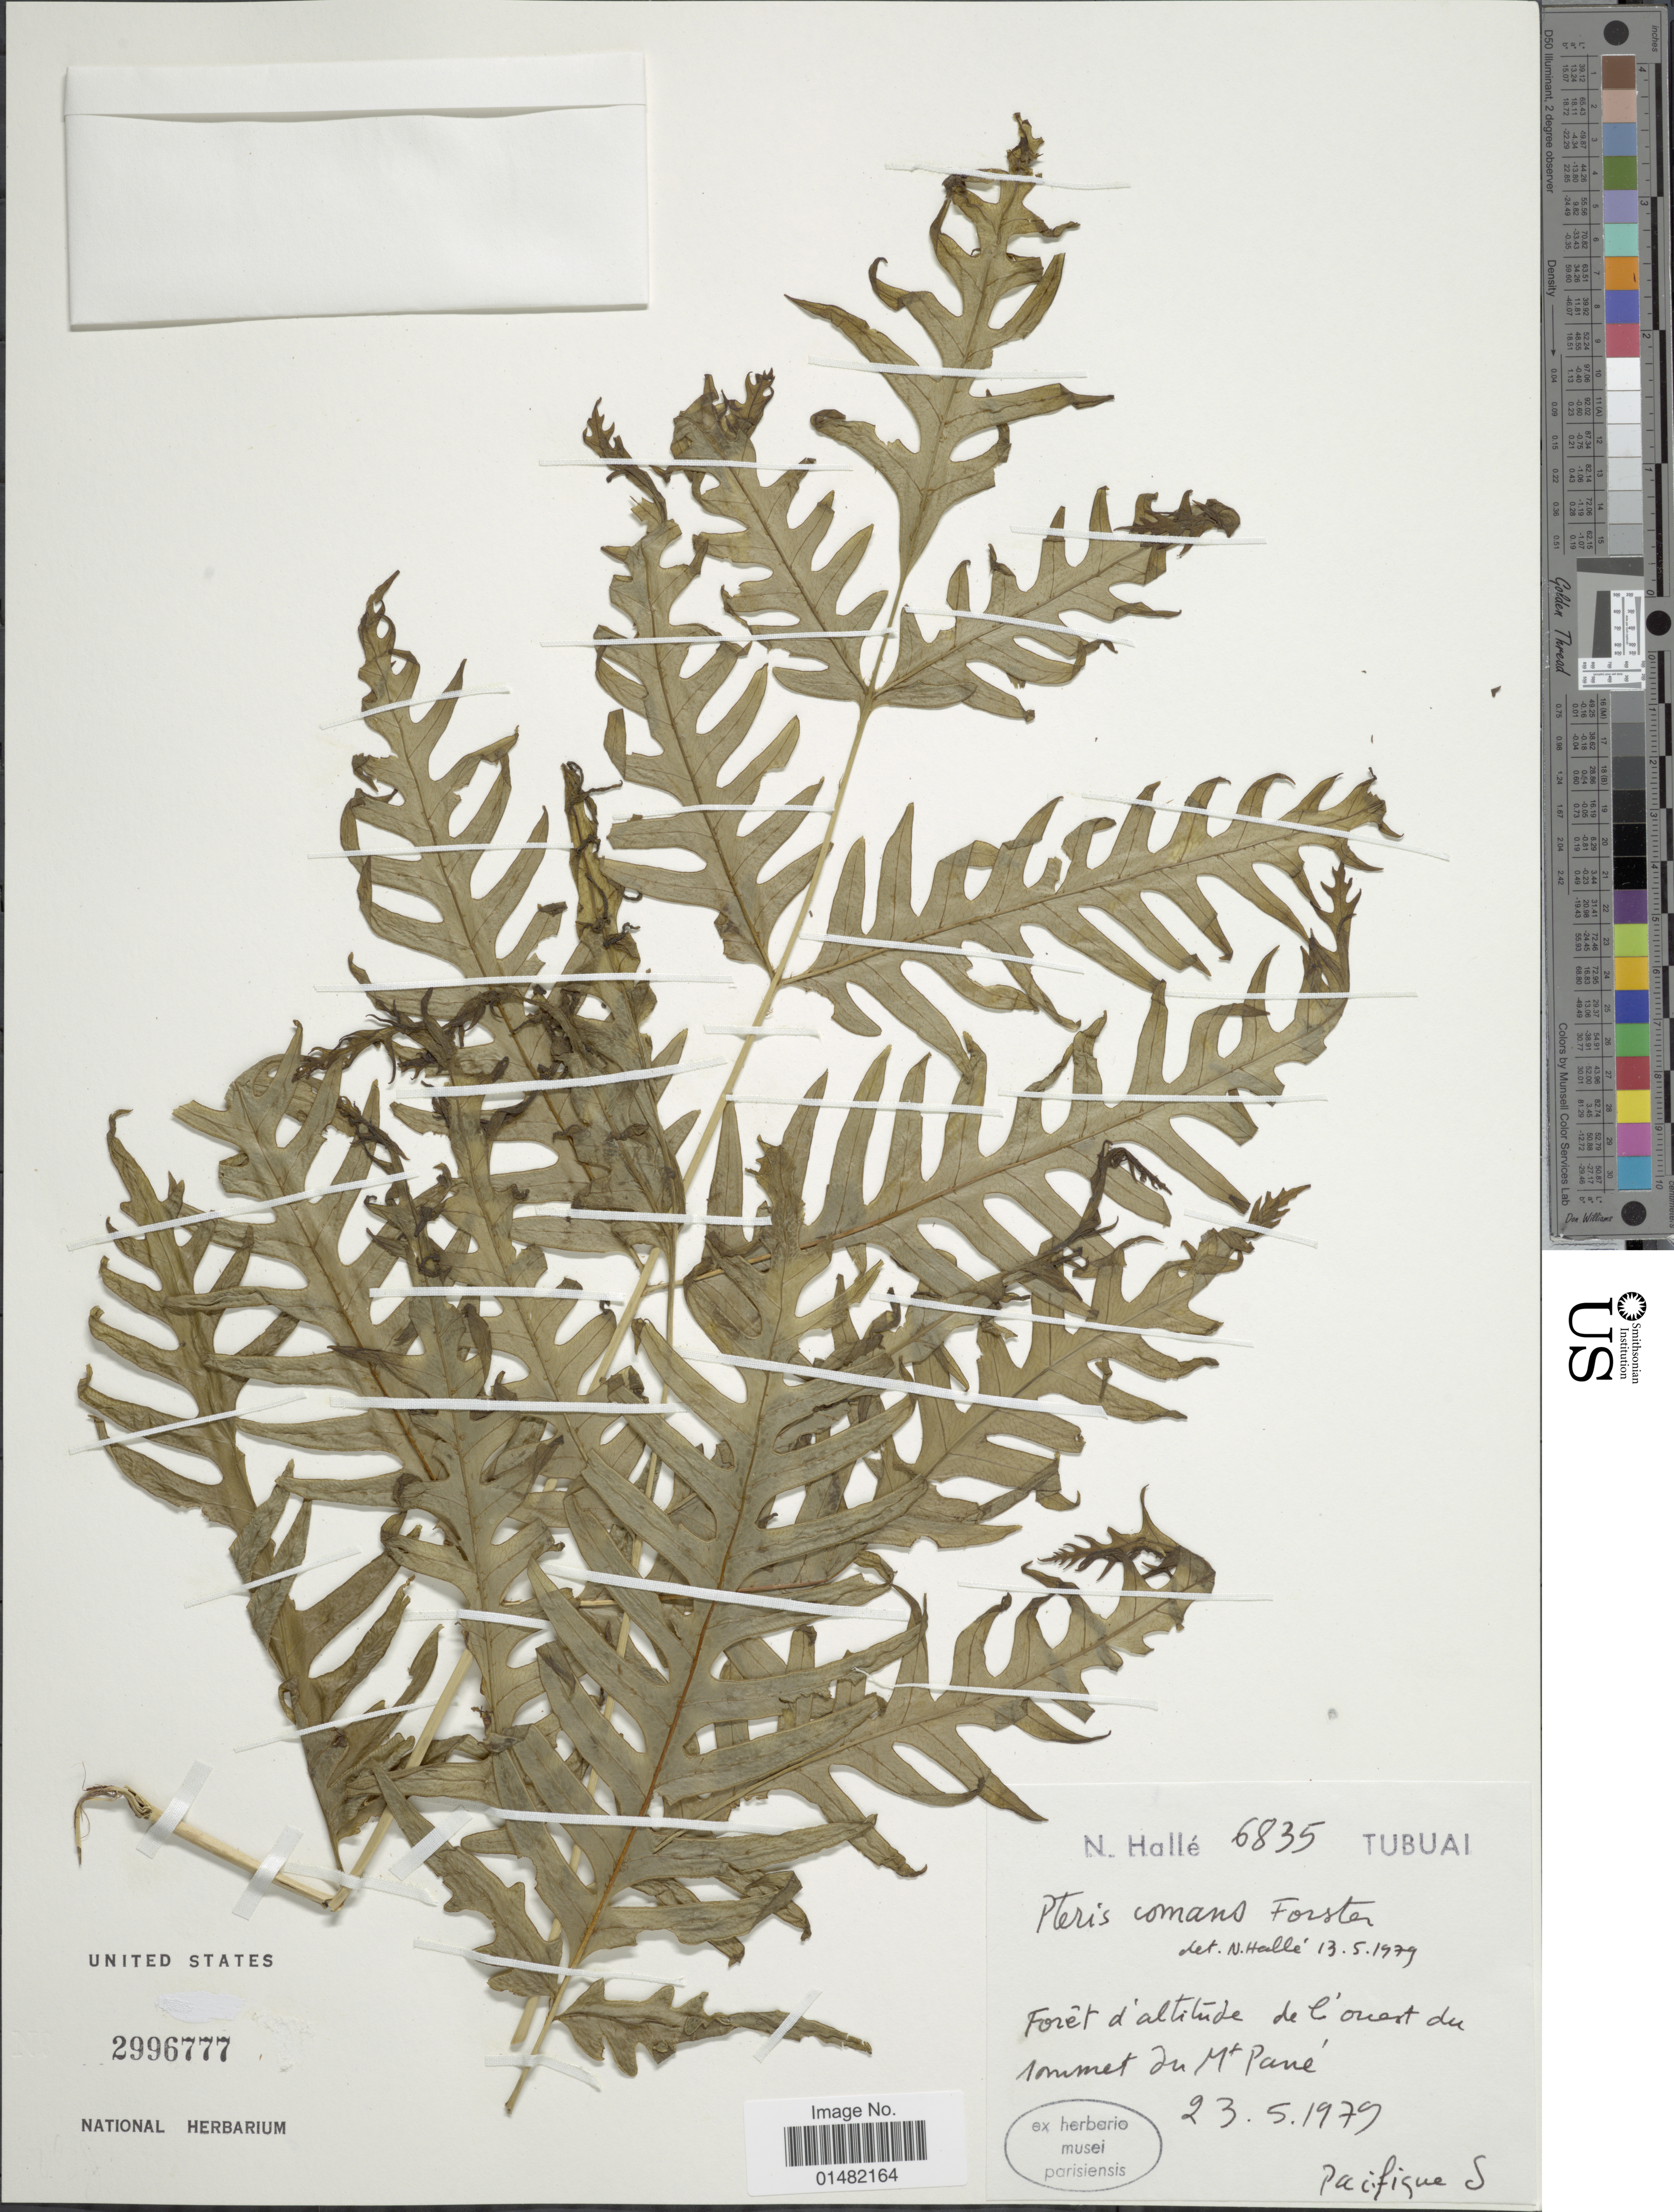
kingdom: Plantae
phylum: Tracheophyta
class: Polypodiopsida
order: Polypodiales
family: Pteridaceae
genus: Pteris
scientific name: Pteris comans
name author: G. Forst.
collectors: N. Hallé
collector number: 6835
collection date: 1979-05-23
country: French Polynesia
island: Tubuai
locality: Forêt d'altitude de l'ouest du sommet du Mt Pané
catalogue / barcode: US 2996777